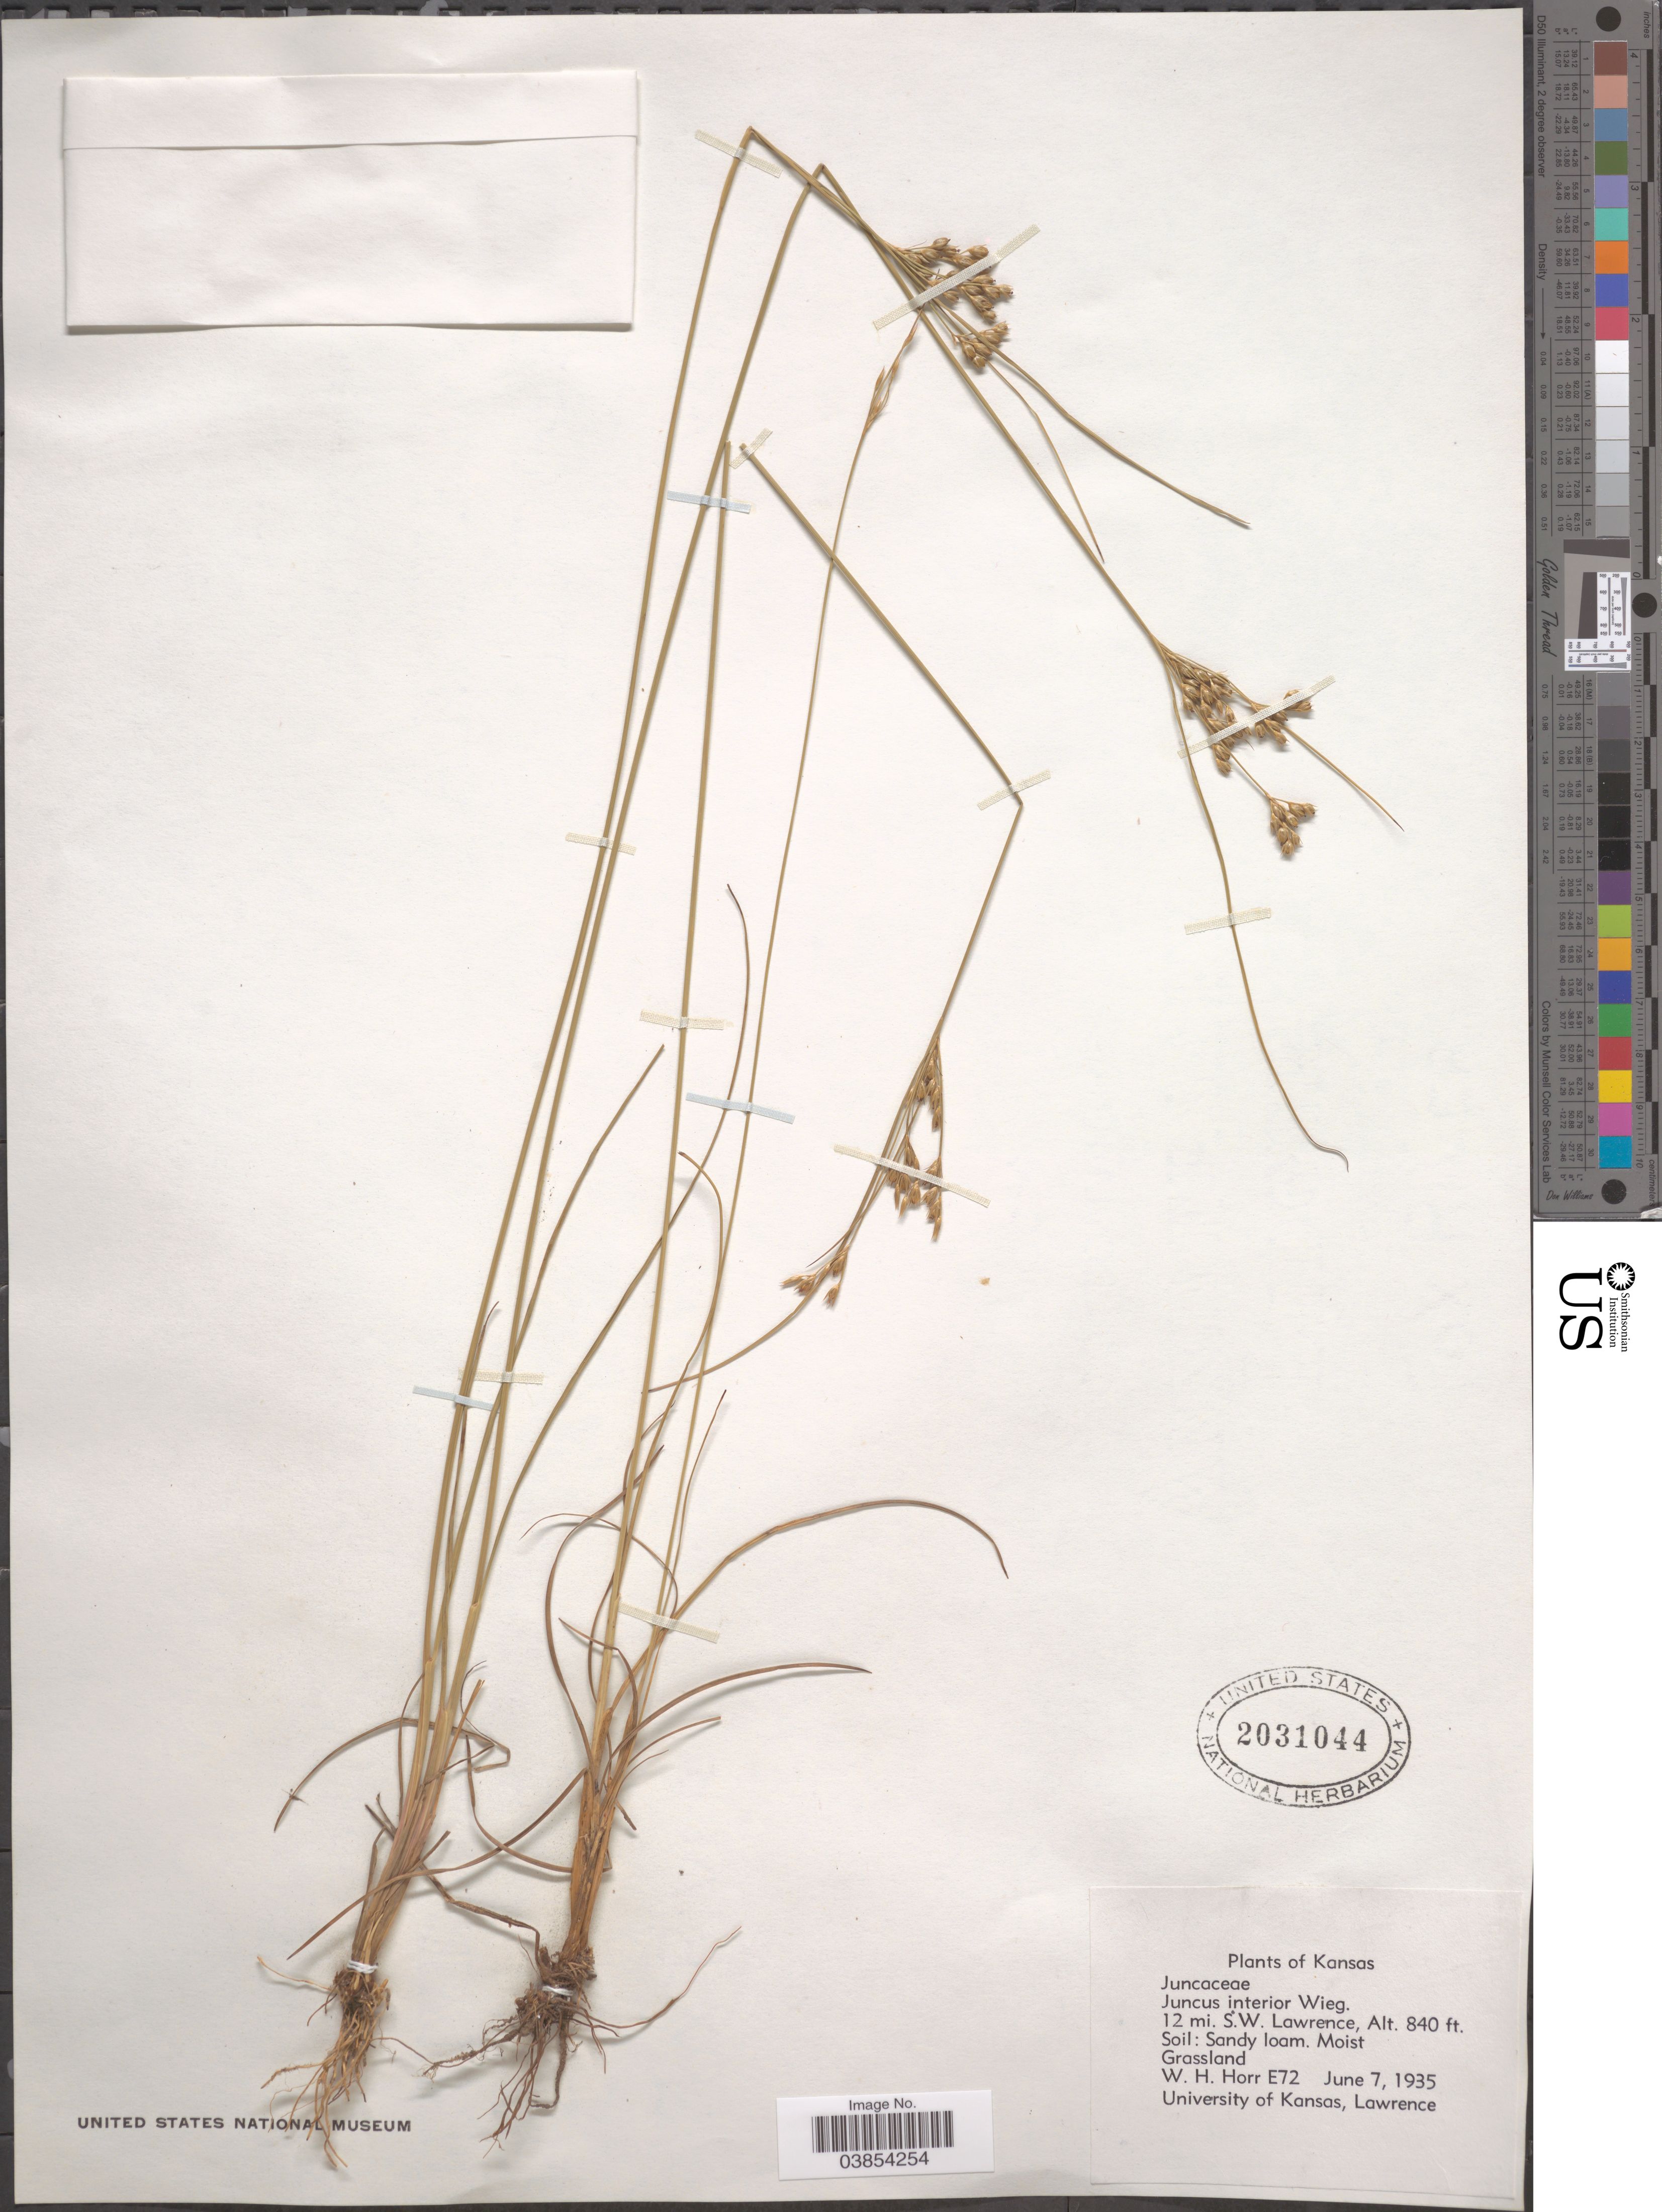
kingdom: Plantae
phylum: Tracheophyta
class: Liliopsida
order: Poales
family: Juncaceae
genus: Juncus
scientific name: Juncus interior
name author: Wiegand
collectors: W. H. Horr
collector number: E72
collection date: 1935-06-07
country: United States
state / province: Kansas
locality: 12 mi S.W. Lawrence.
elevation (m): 256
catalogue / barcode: US 2031044